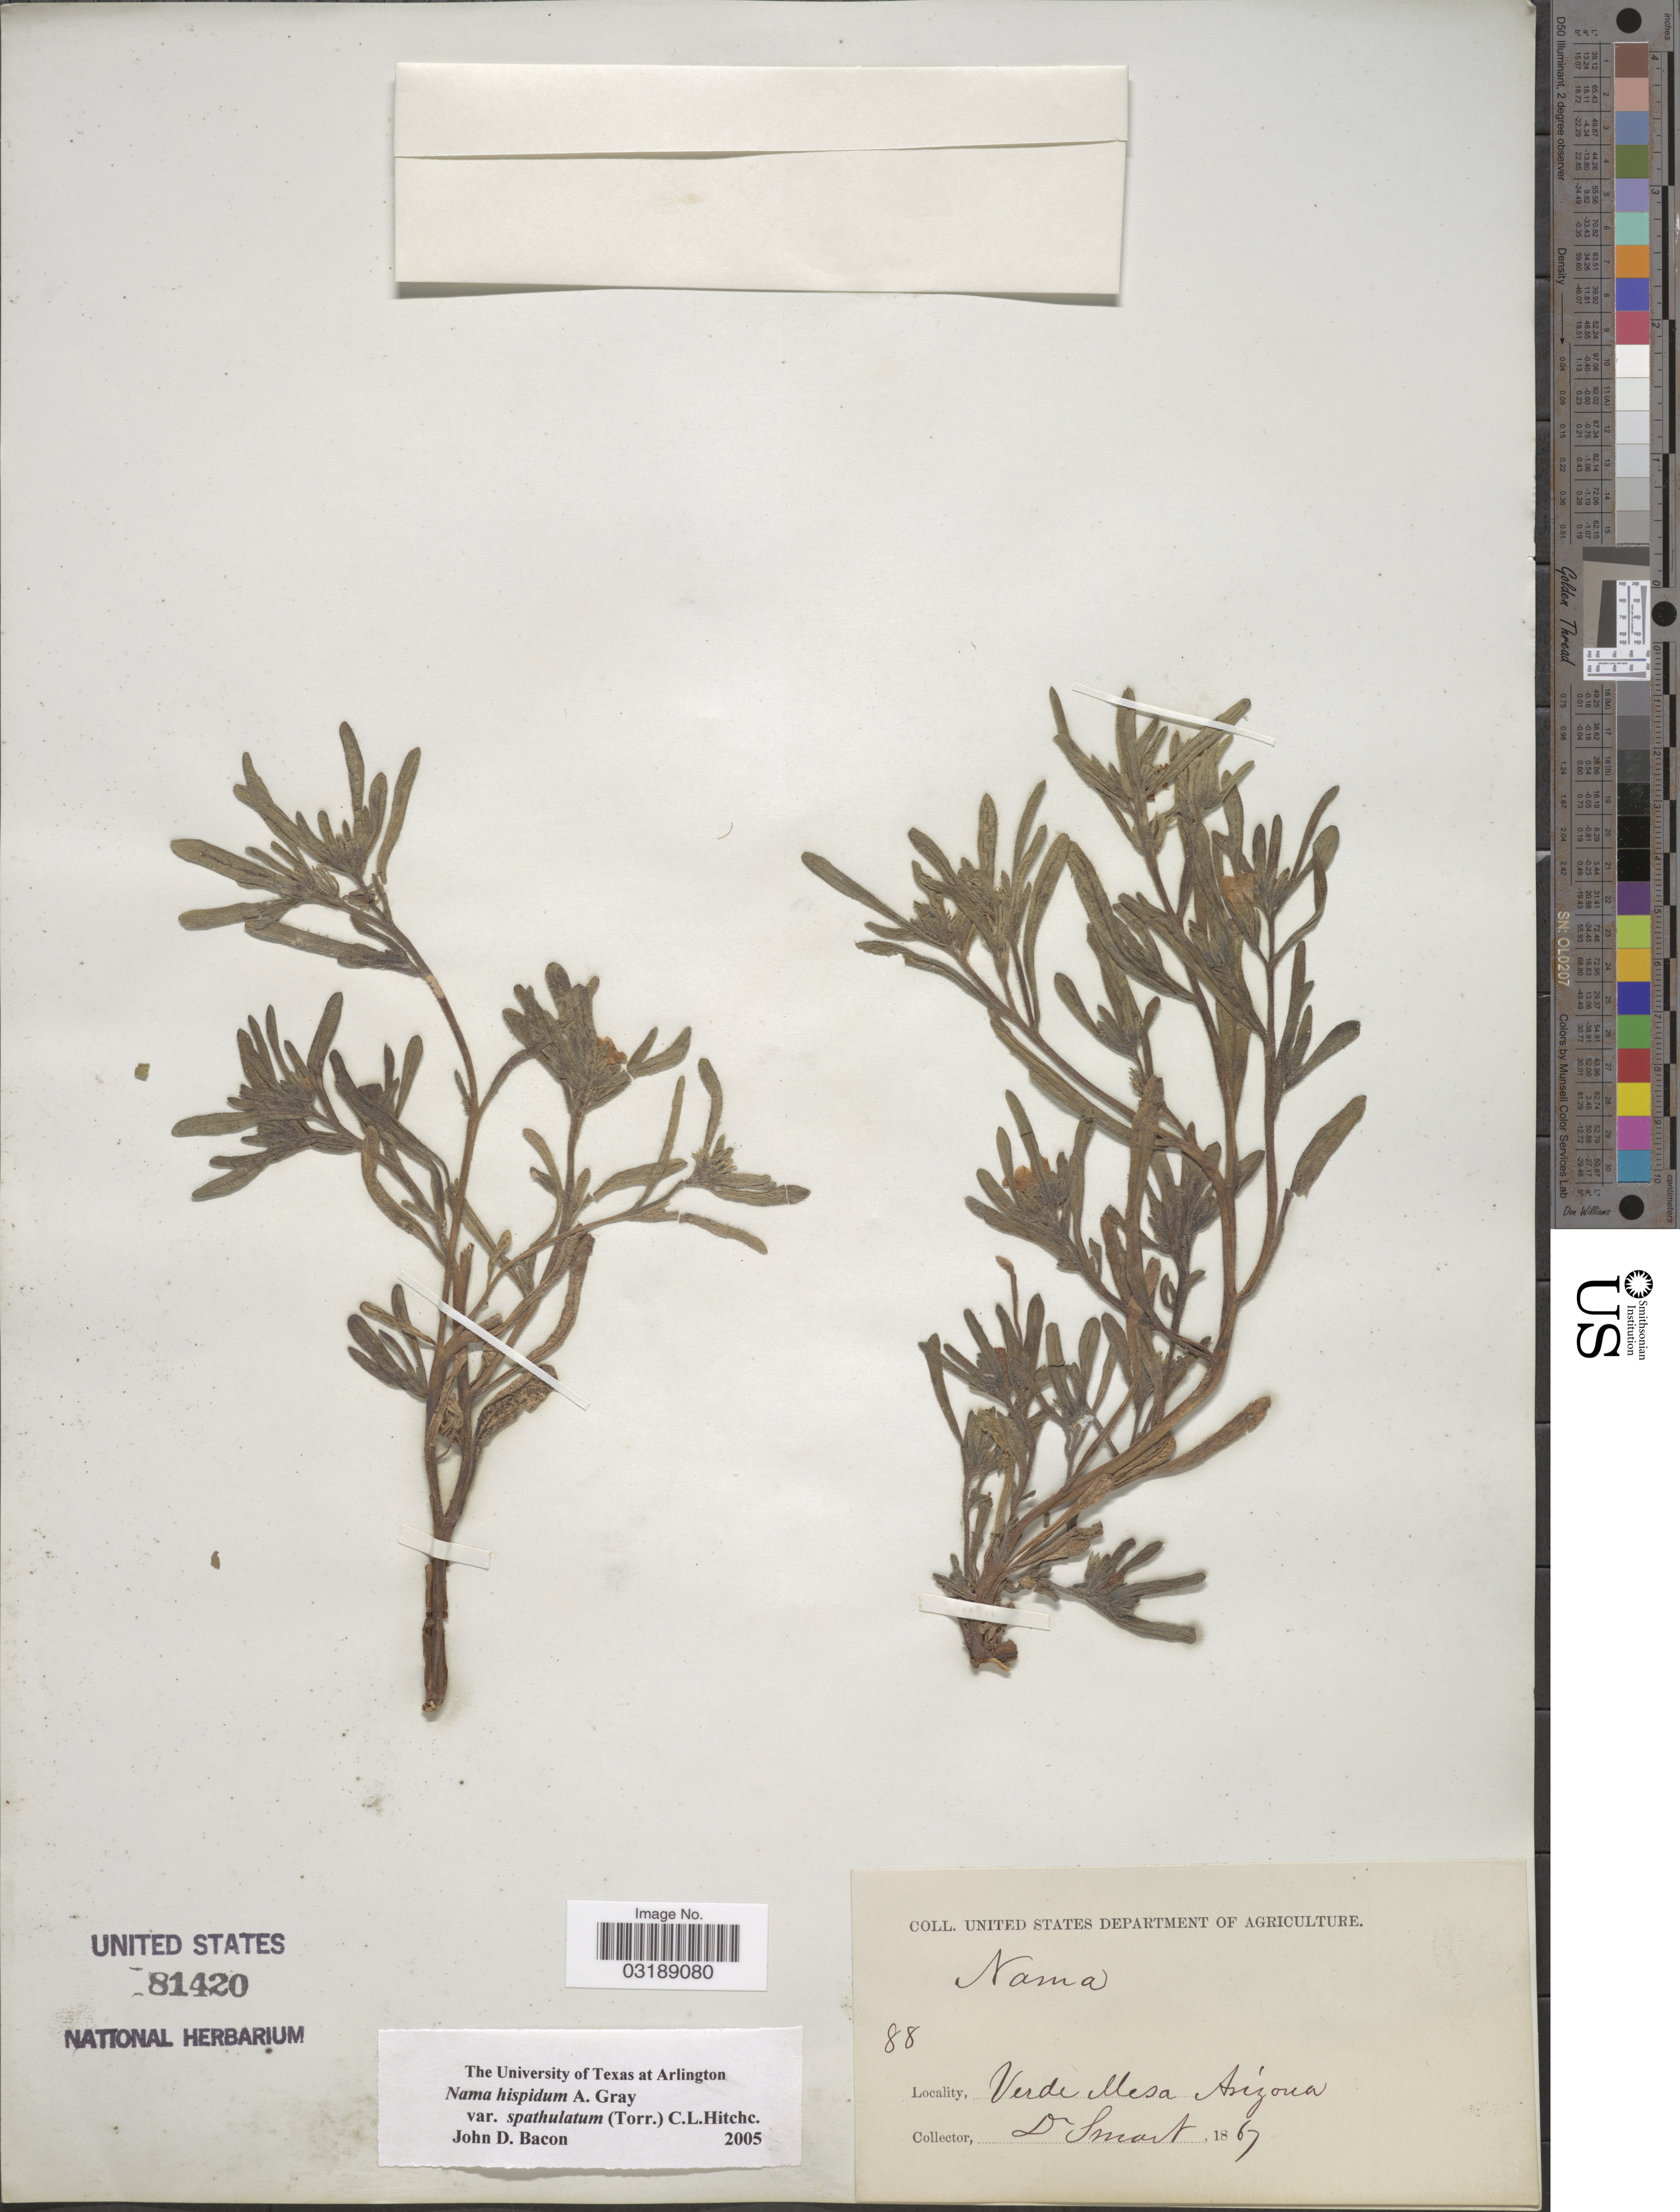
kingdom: Plantae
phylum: Tracheophyta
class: Magnoliopsida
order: Boraginales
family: Namaceae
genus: Nama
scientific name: Nama hispida var. spathulatum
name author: (Torr.) C.L. Hitchc.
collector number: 88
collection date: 1867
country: United States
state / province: Arizona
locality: Verde Mesa.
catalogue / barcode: US 81420